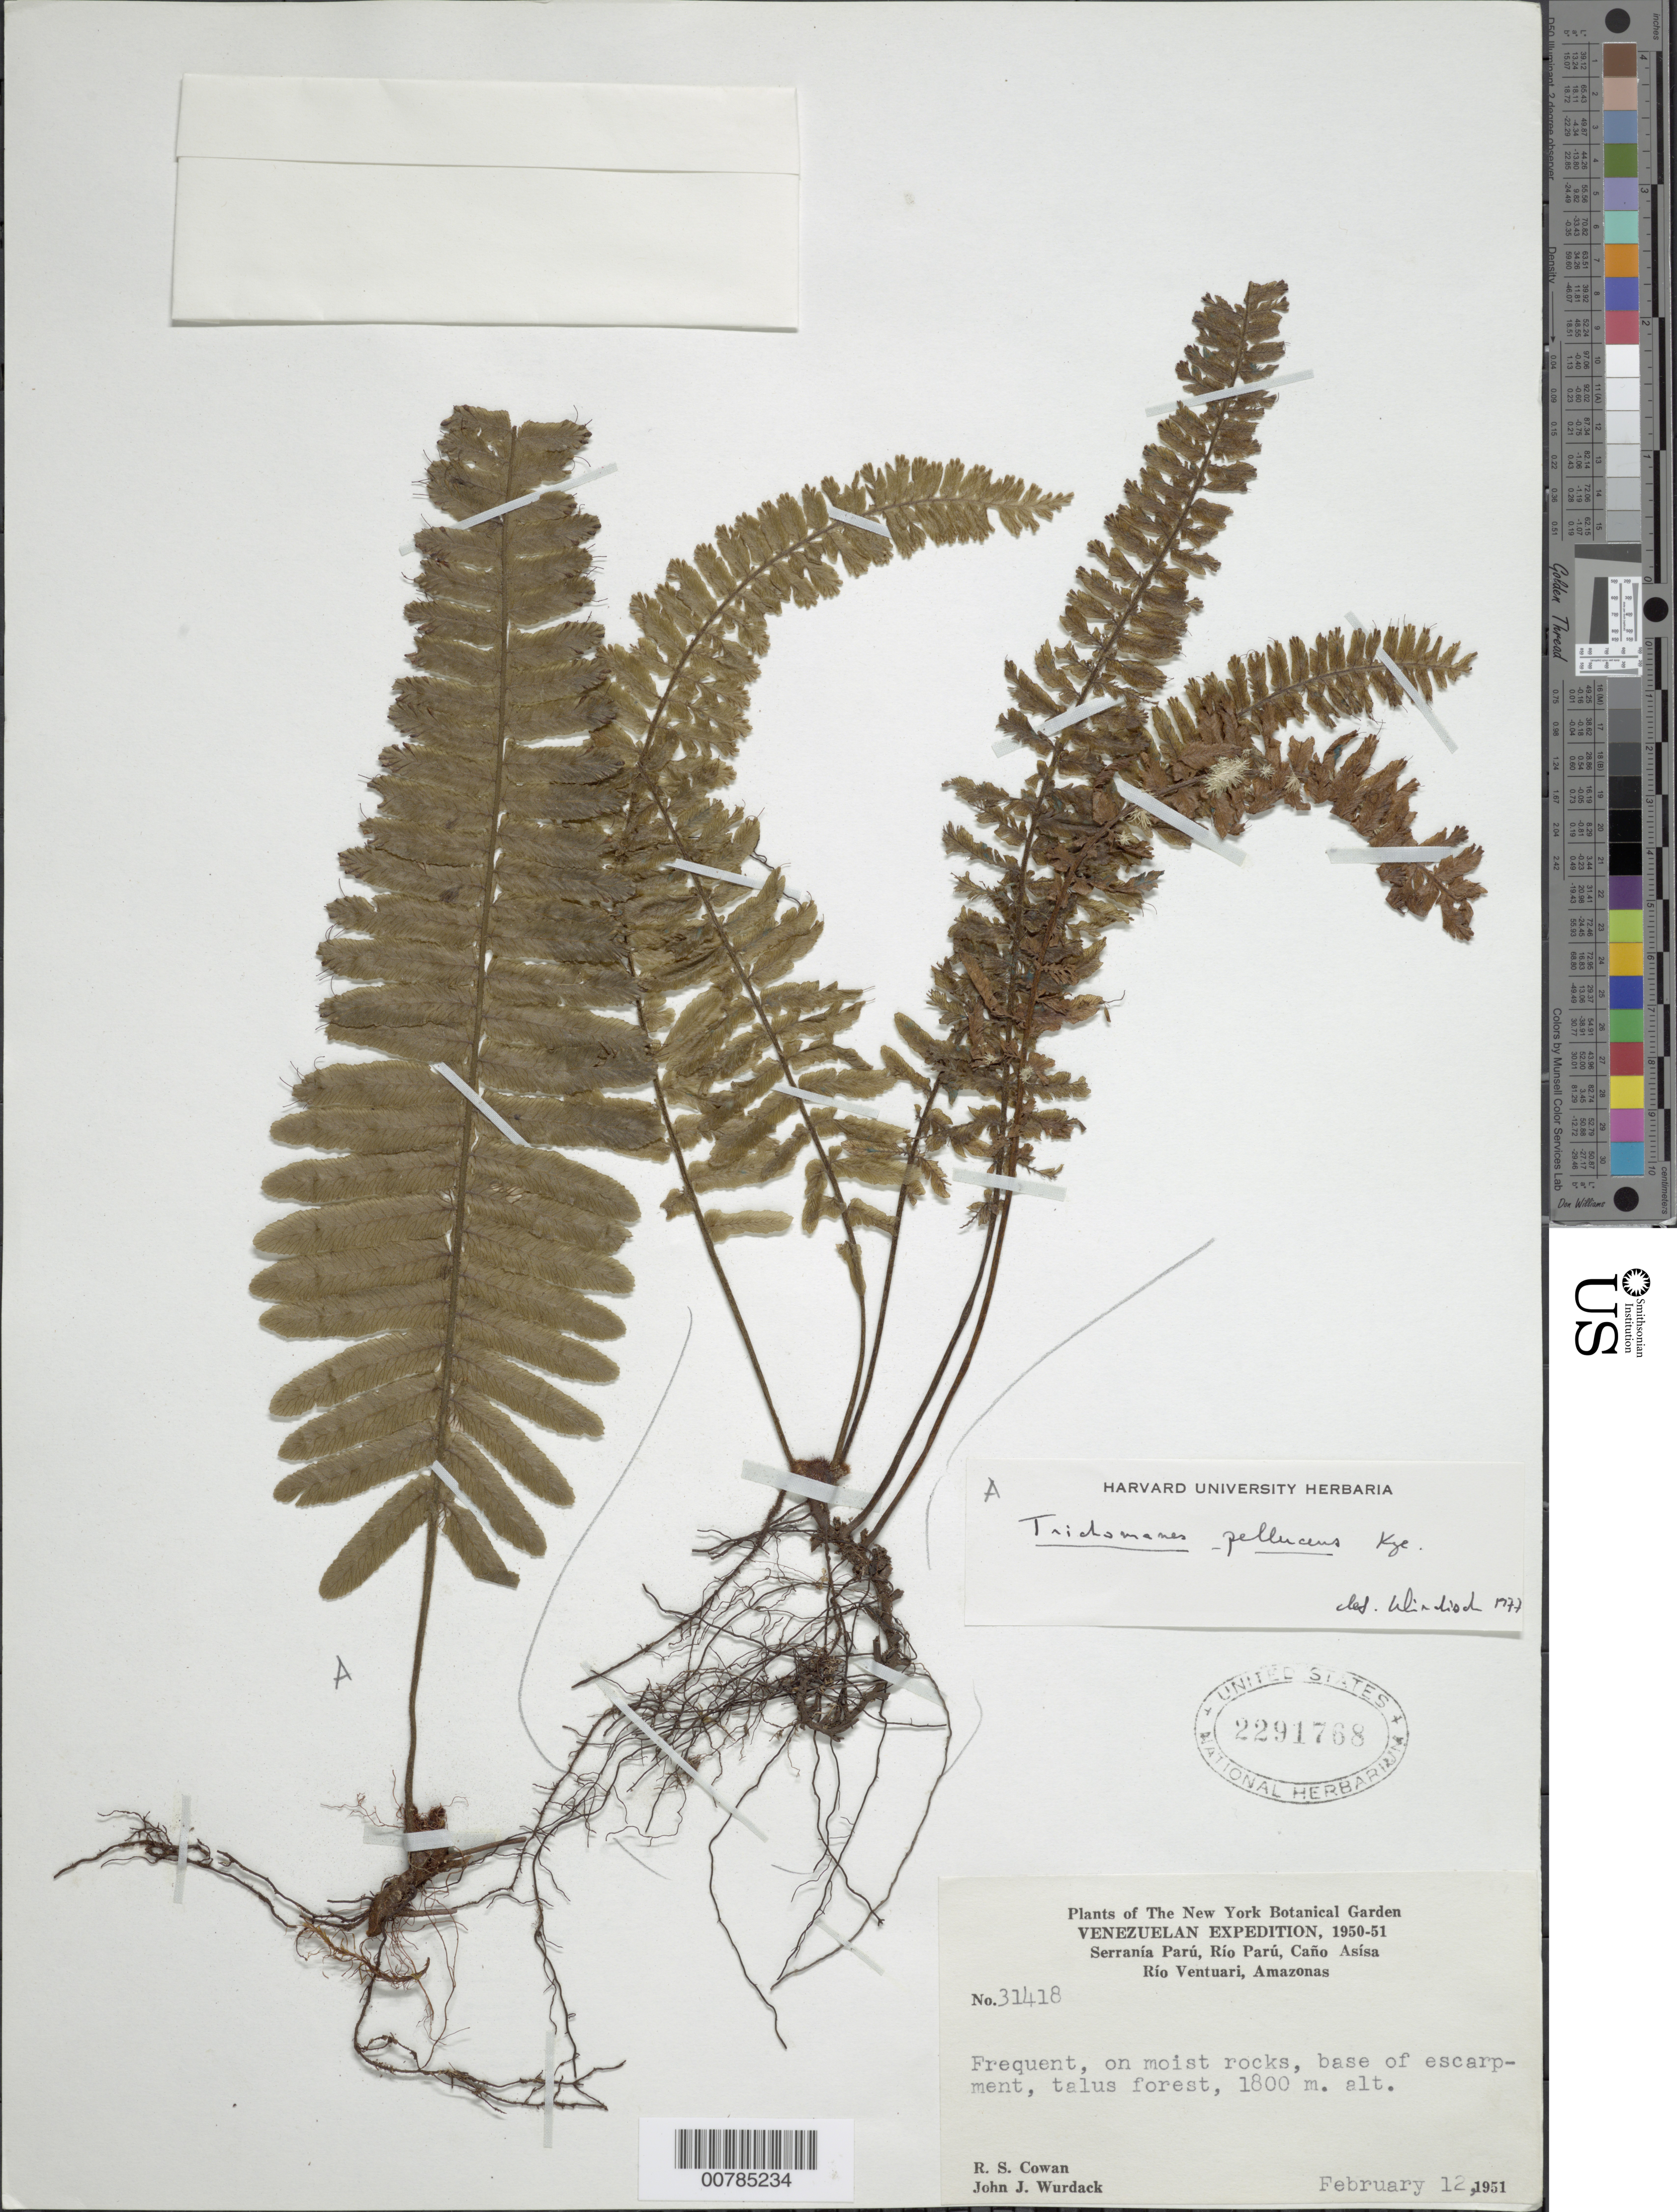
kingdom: Plantae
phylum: Tracheophyta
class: Polypodiopsida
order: Hymenophyllales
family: Hymenophyllaceae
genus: Trichomanes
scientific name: Trichomanes pellucens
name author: Kunze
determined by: Windisch, Paulo Guenter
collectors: R. S. Cowan & J. J. Wurdack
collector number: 31418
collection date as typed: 12-Feb-51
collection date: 1951-02-12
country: Venezuela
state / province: Amazonas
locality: Serranía Parú, Río Parú, Caño Asísa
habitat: On moist rocks at base of escarpment, talus forest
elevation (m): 1800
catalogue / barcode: US 2291768